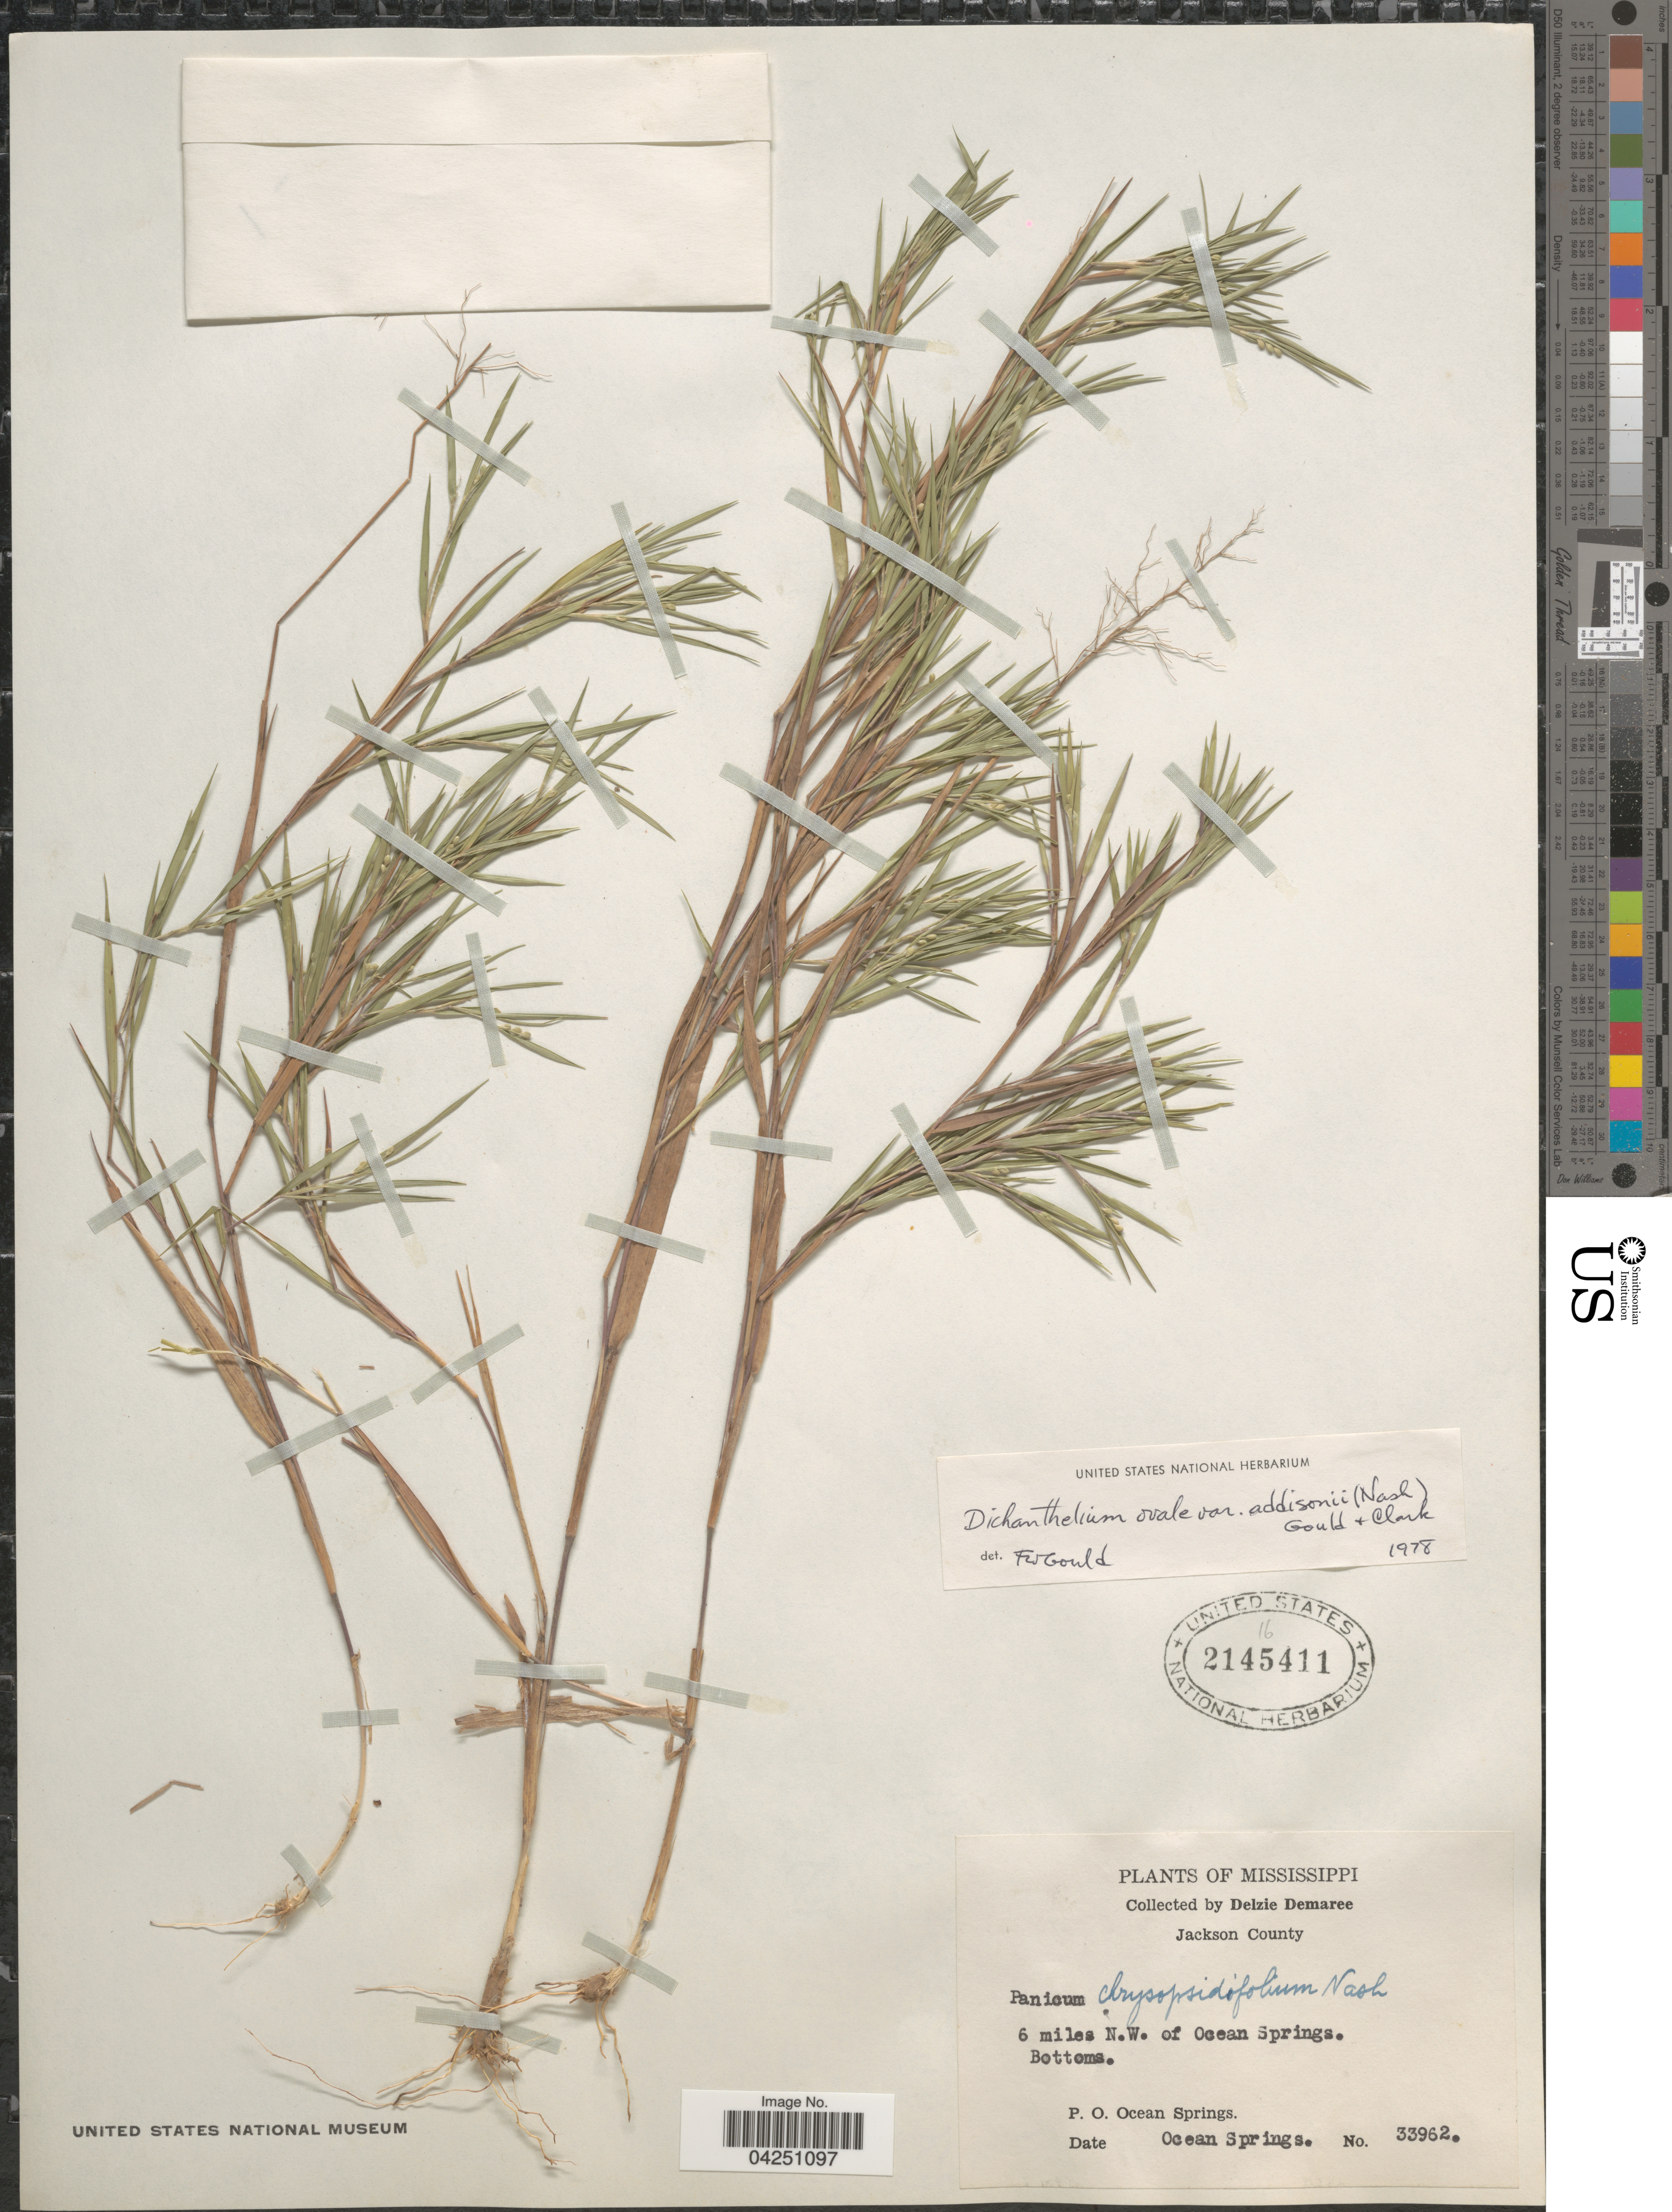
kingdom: Plantae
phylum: Tracheophyta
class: Liliopsida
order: Poales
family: Poaceae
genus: Dichanthelium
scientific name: Dichanthelium acuminatum var. acuminatum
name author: (Sw.) Gould & C.A. Clark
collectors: D. Demaree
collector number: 33962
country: United States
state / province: Mississippi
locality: Jackson County. 6 miles N.W. of Ocean Springs. P. O. Ocean Springs.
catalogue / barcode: US 2145411